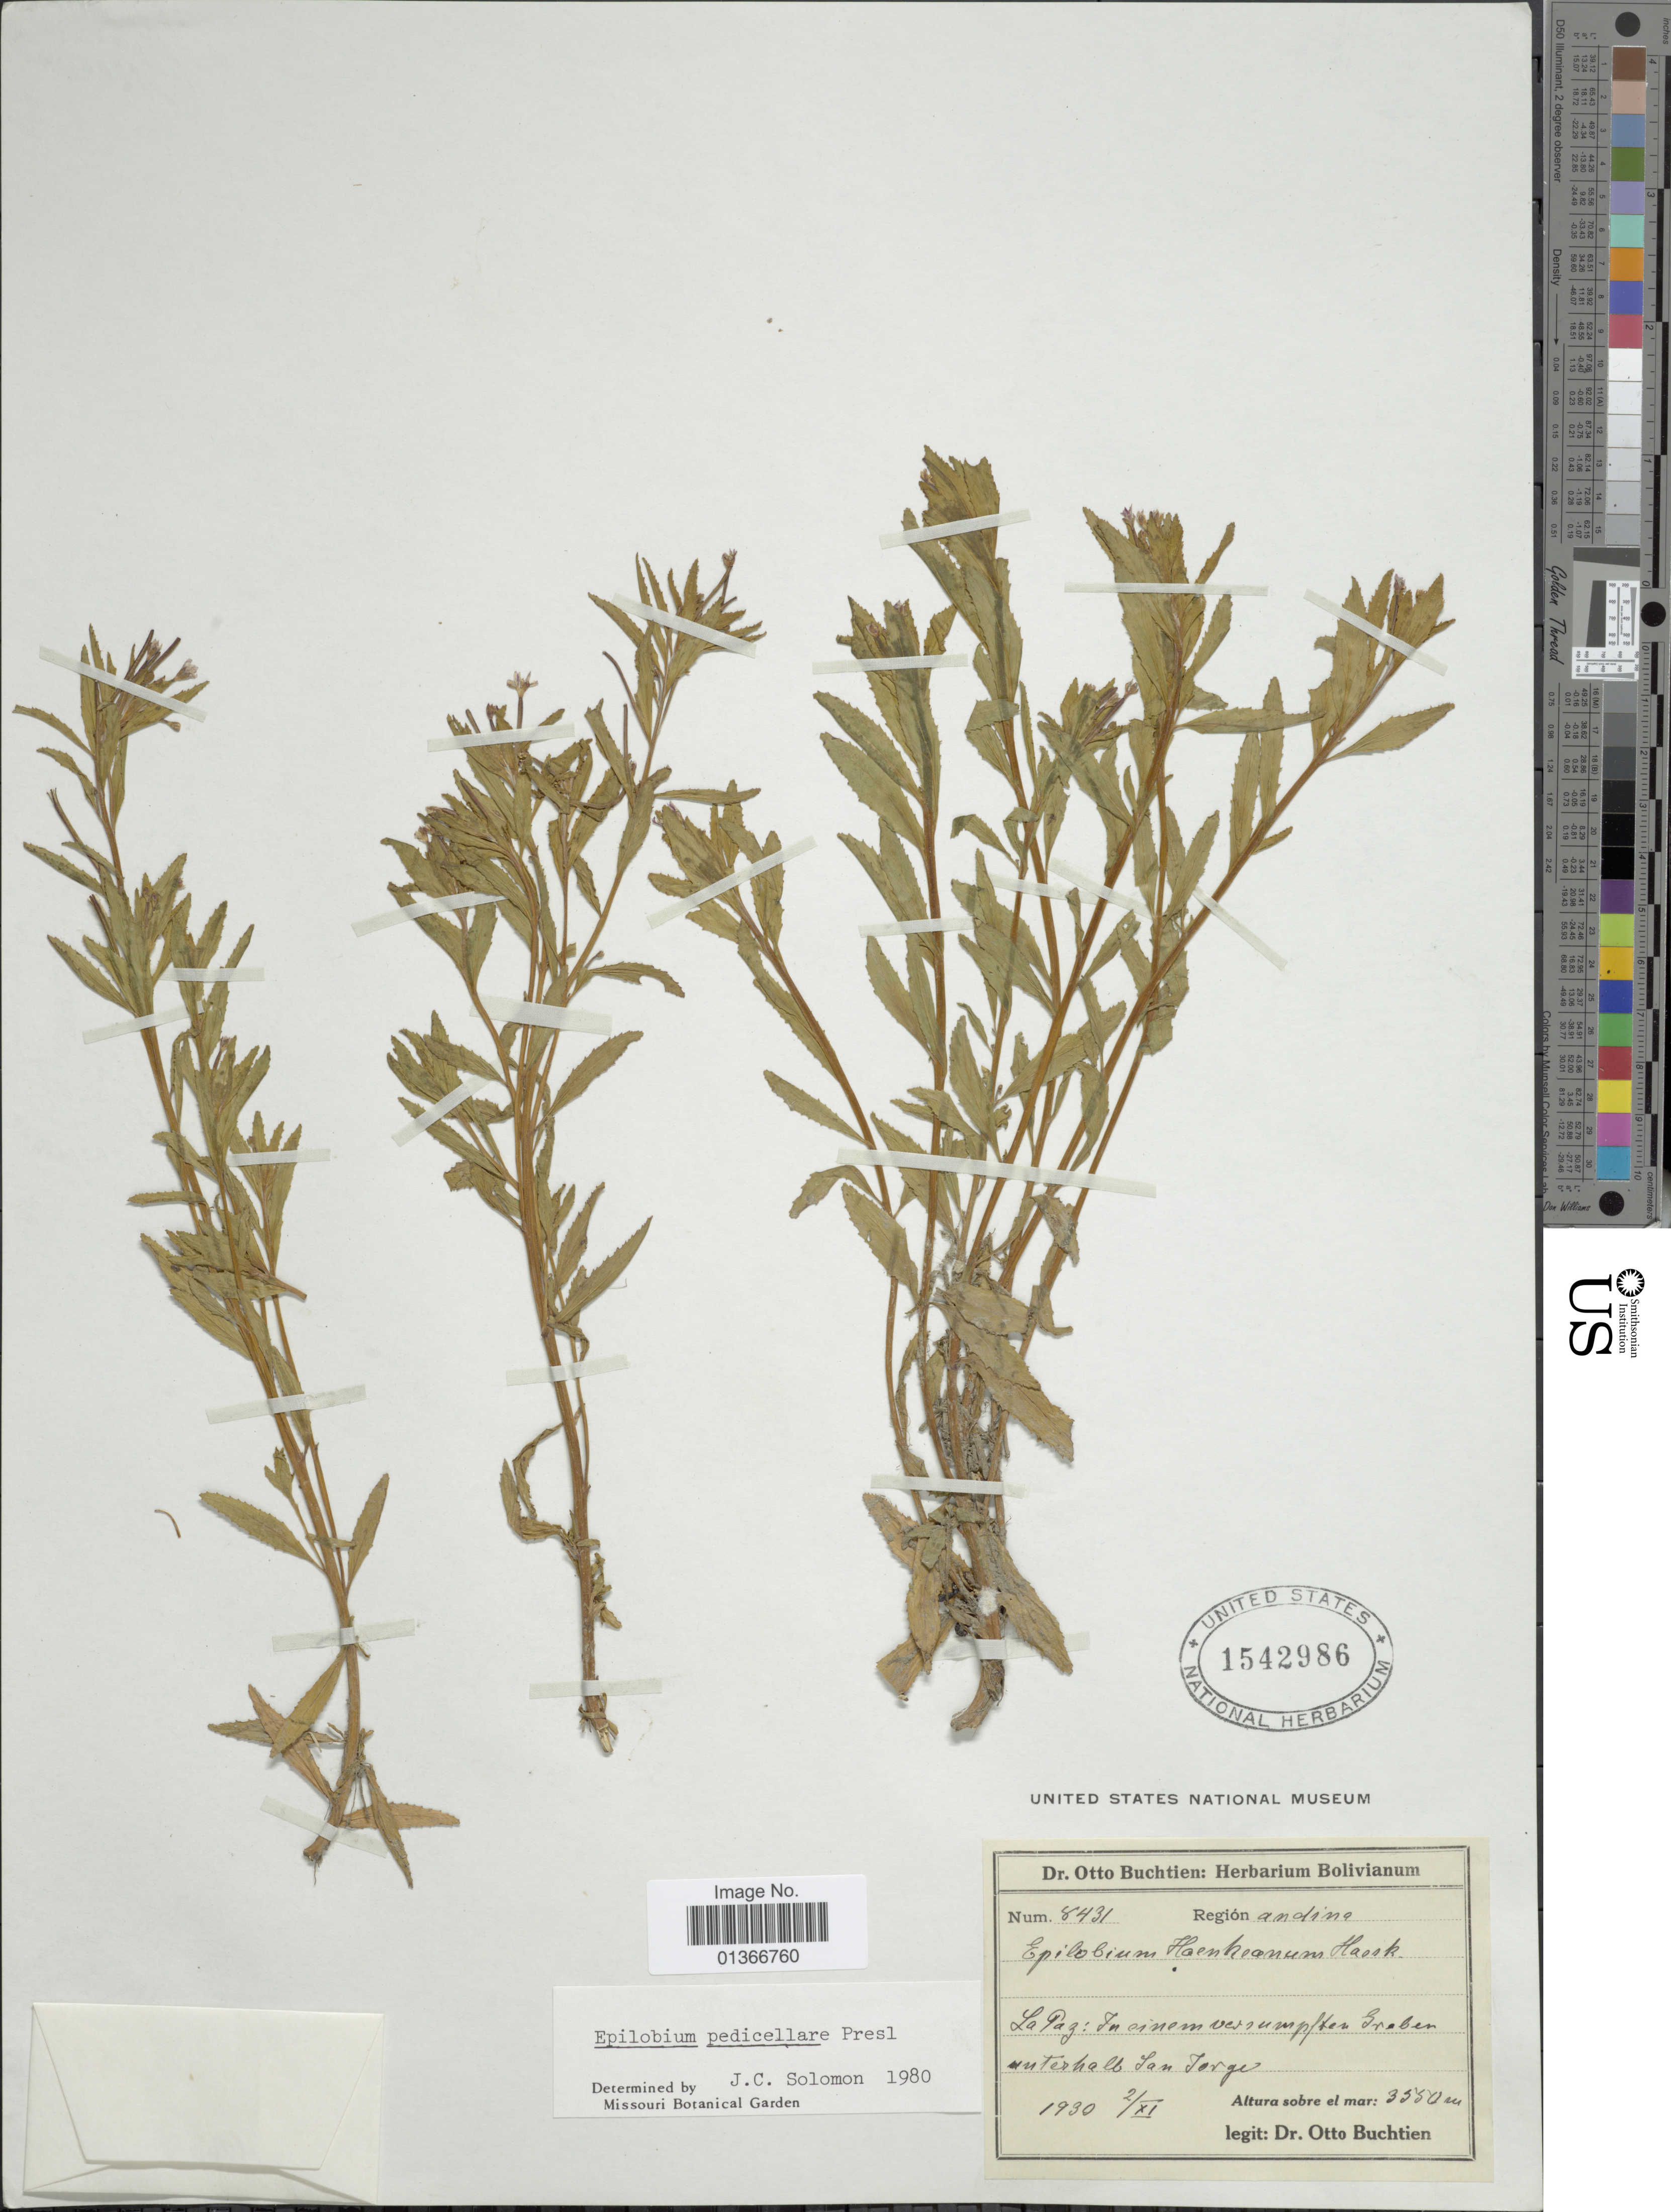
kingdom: Plantae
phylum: Tracheophyta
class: Magnoliopsida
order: Myrtales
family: Onagraceae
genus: Epilobium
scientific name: Epilobium pedicellare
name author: C. Presl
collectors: O. Buchtien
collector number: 8431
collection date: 1930-11-02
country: Bolivia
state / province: La Paz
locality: Región: Andina. In einem vessumpften Graben unterhalb San Jorge.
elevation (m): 3550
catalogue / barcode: US 1542986